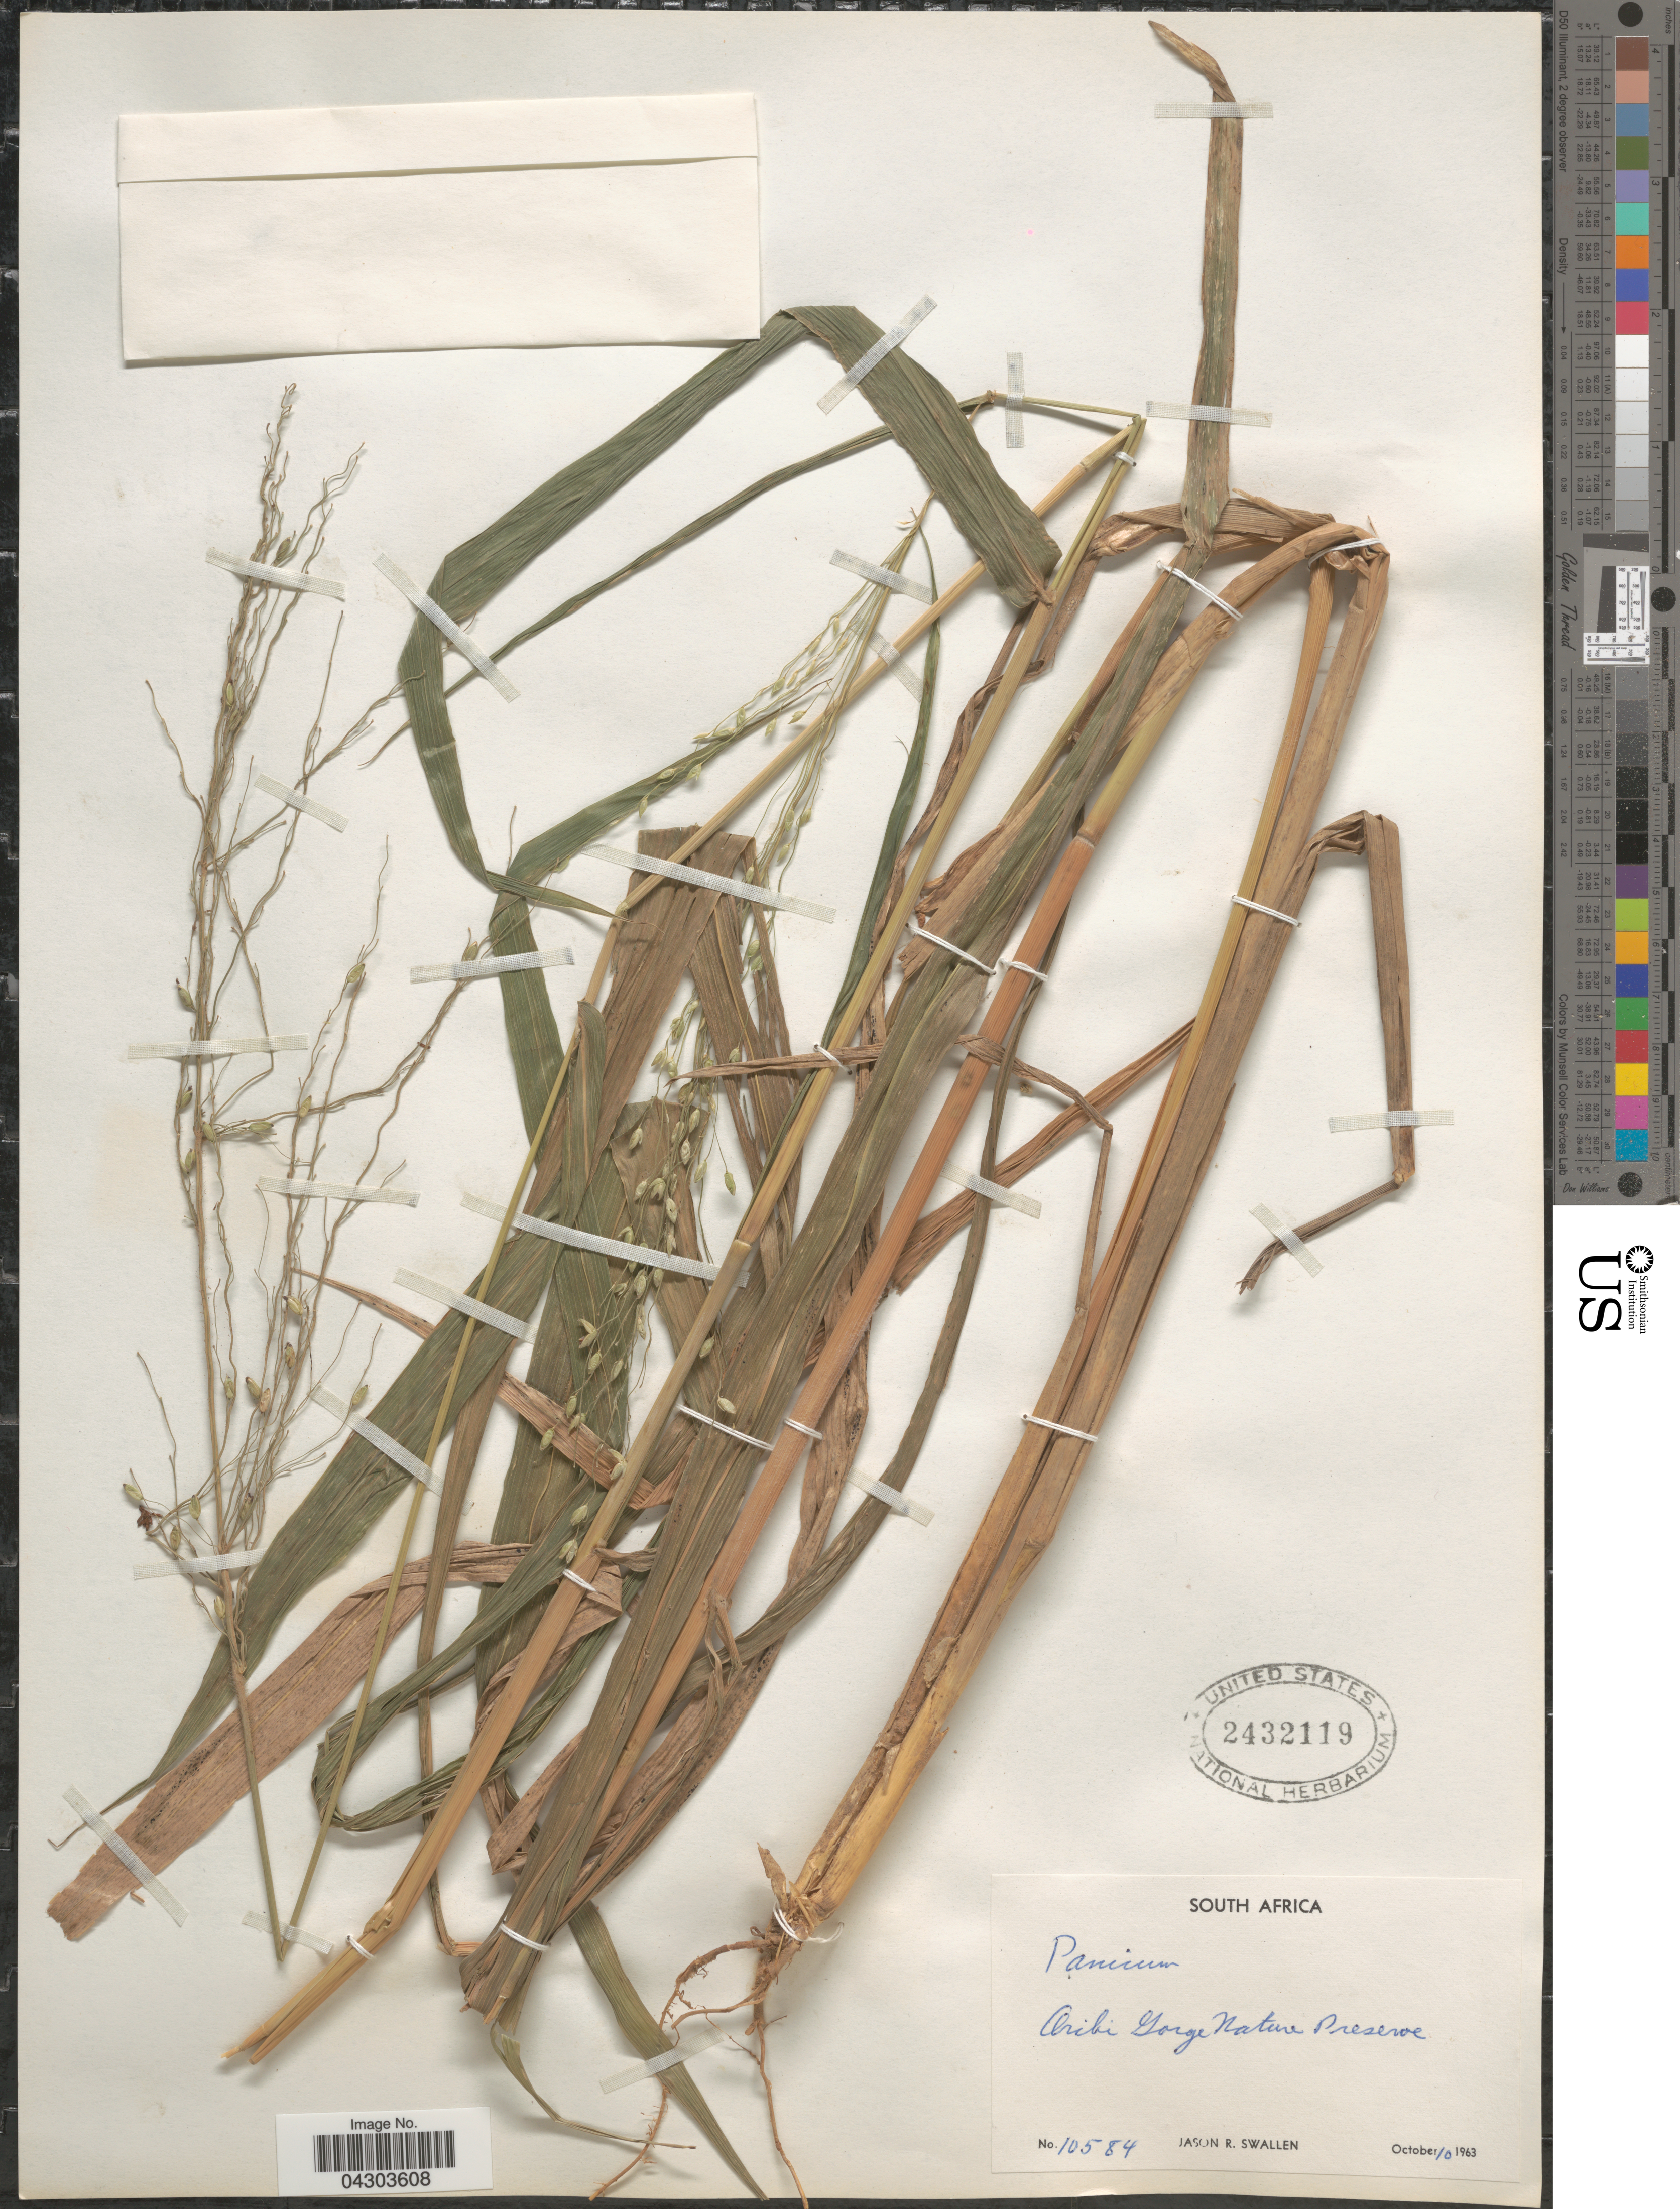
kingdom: Plantae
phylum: Tracheophyta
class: Liliopsida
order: Poales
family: Poaceae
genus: Panicum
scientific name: Panicum deustum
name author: Thunb.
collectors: J. R. Swallen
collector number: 10584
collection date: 1963-10-10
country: South Africa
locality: Oribi Gorge Nature Preserve.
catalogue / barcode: US 2432119